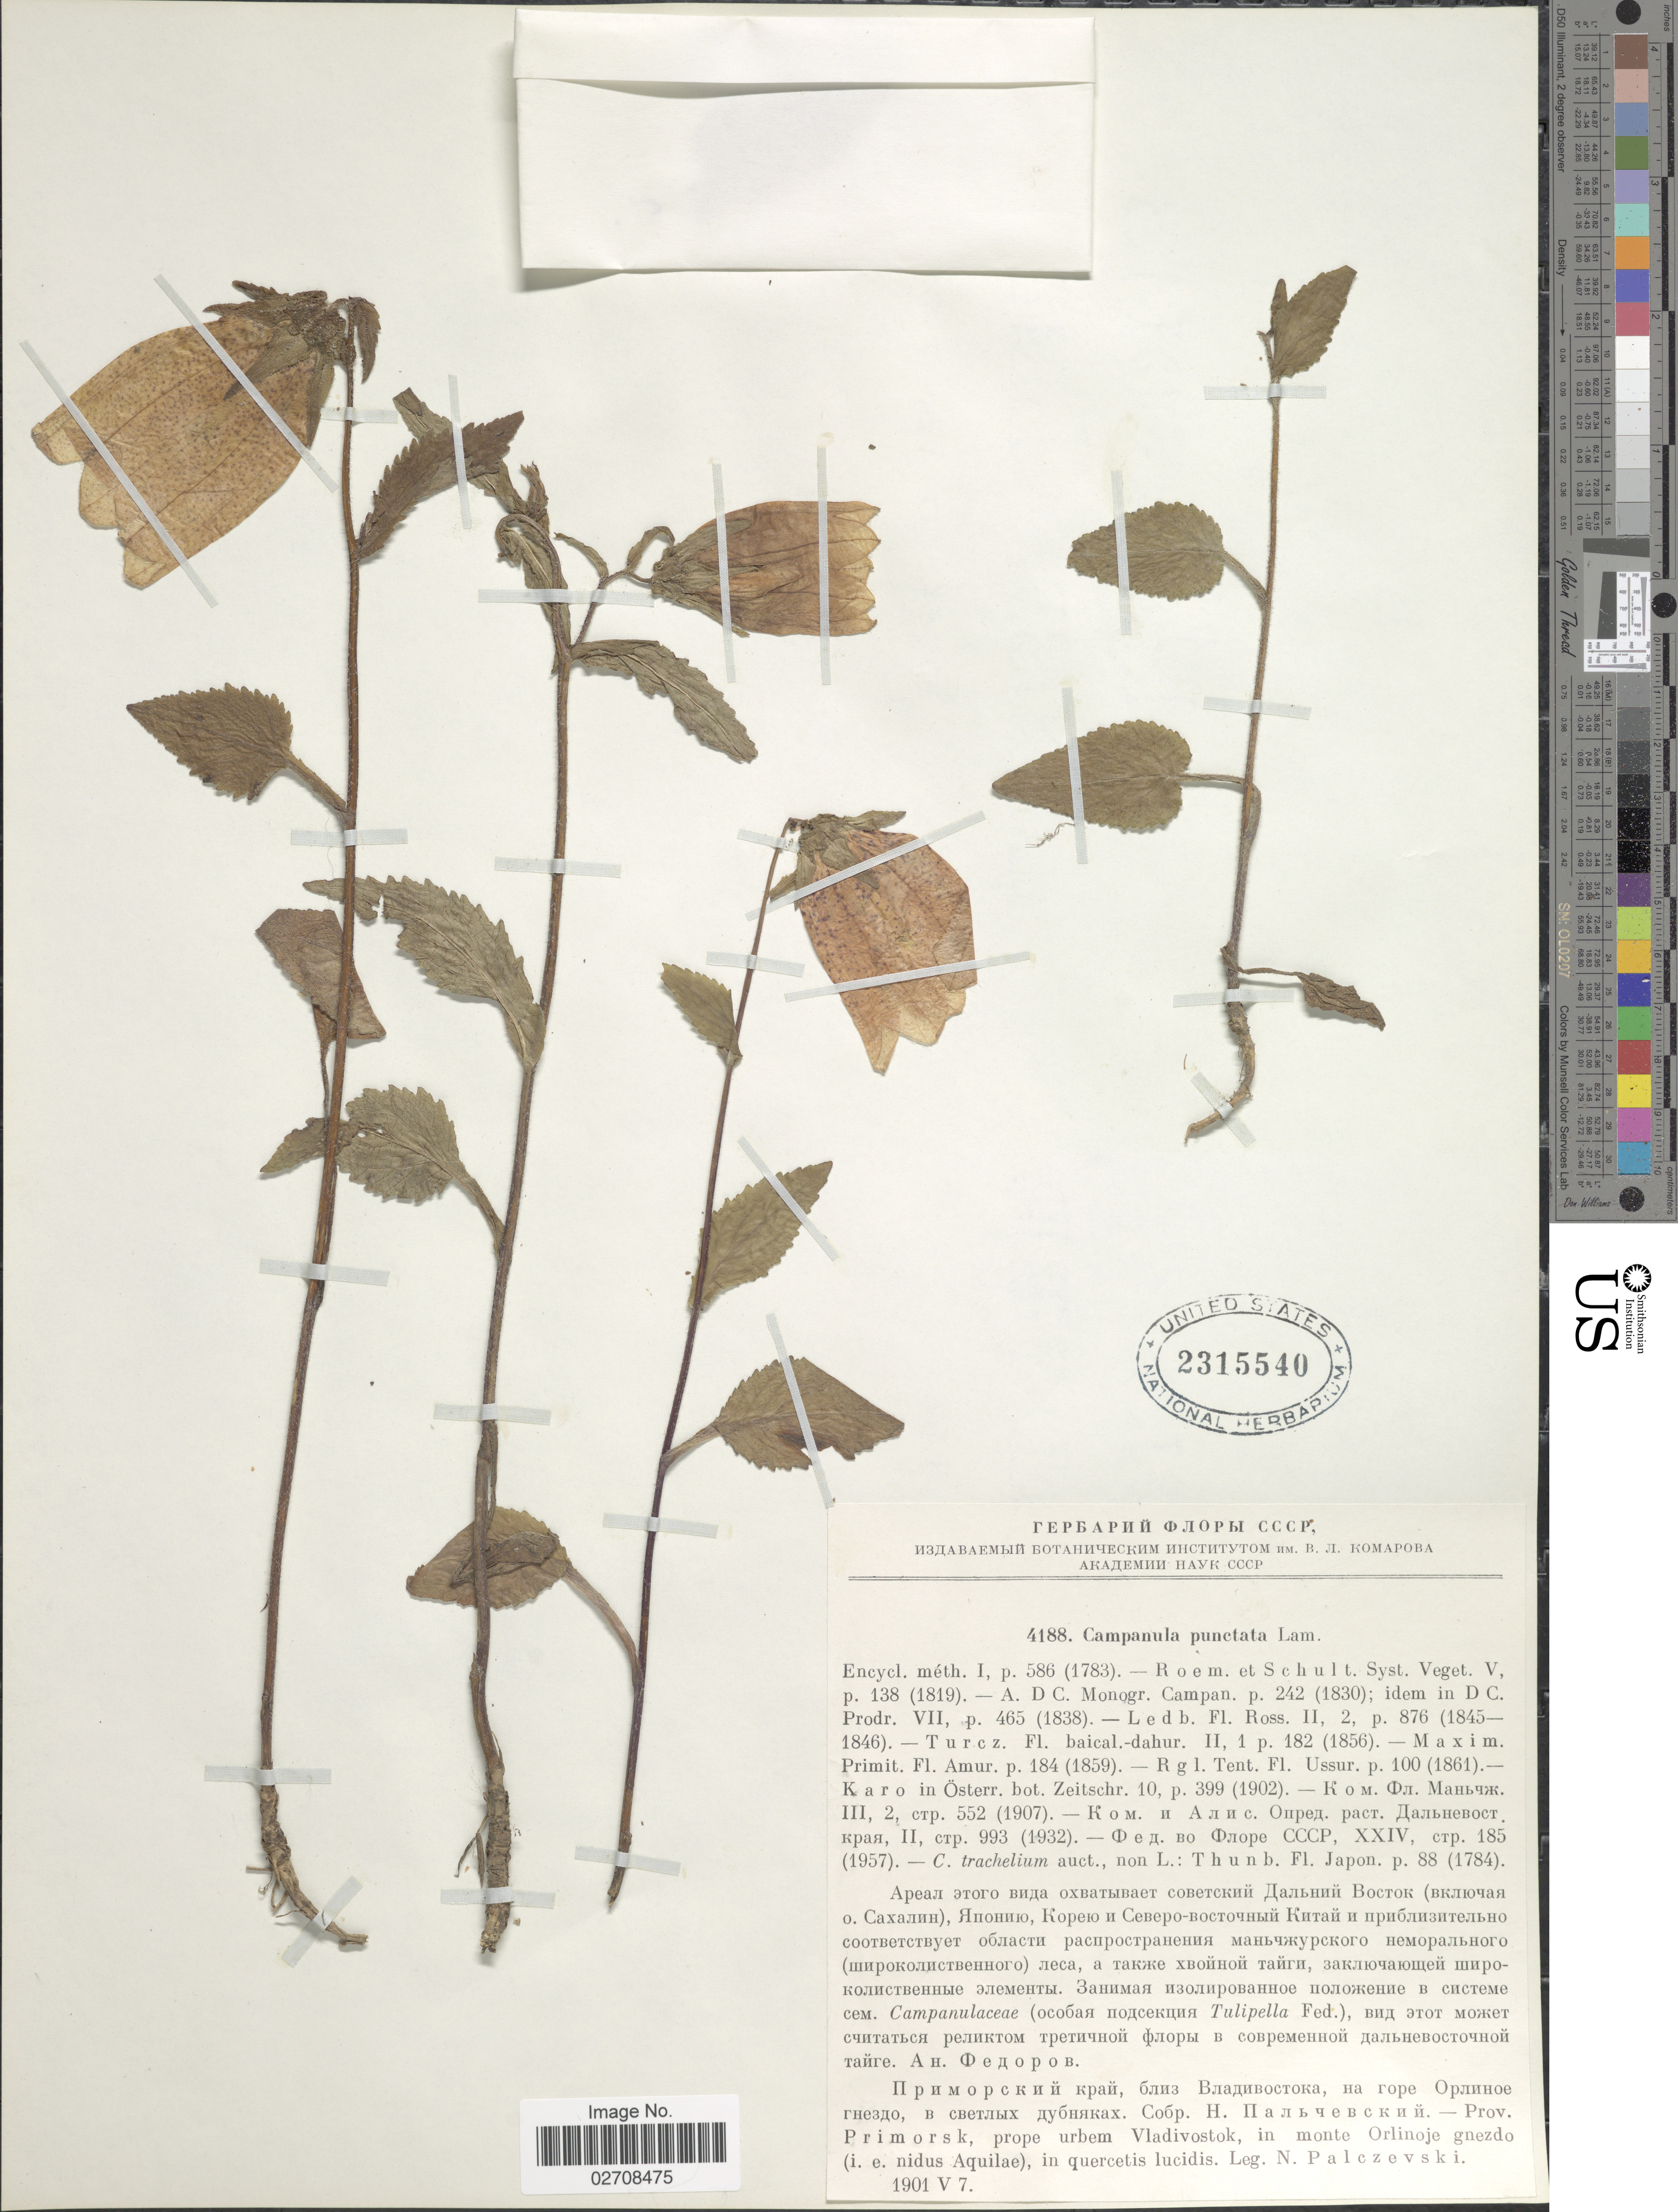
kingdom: Plantae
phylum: Tracheophyta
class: Magnoliopsida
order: Asterales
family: Campanulaceae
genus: Campanula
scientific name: Campanula punctata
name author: Lam.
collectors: N. Palczevski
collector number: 4188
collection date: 1901-05-07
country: Russian Federation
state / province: Primorsky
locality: Prov. Primorsk, prope urbem Vladivostok, in monte Orlinoje gnezdo (i.e. nidus Aquilae), in quercetis lucidis.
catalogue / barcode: US 2315540